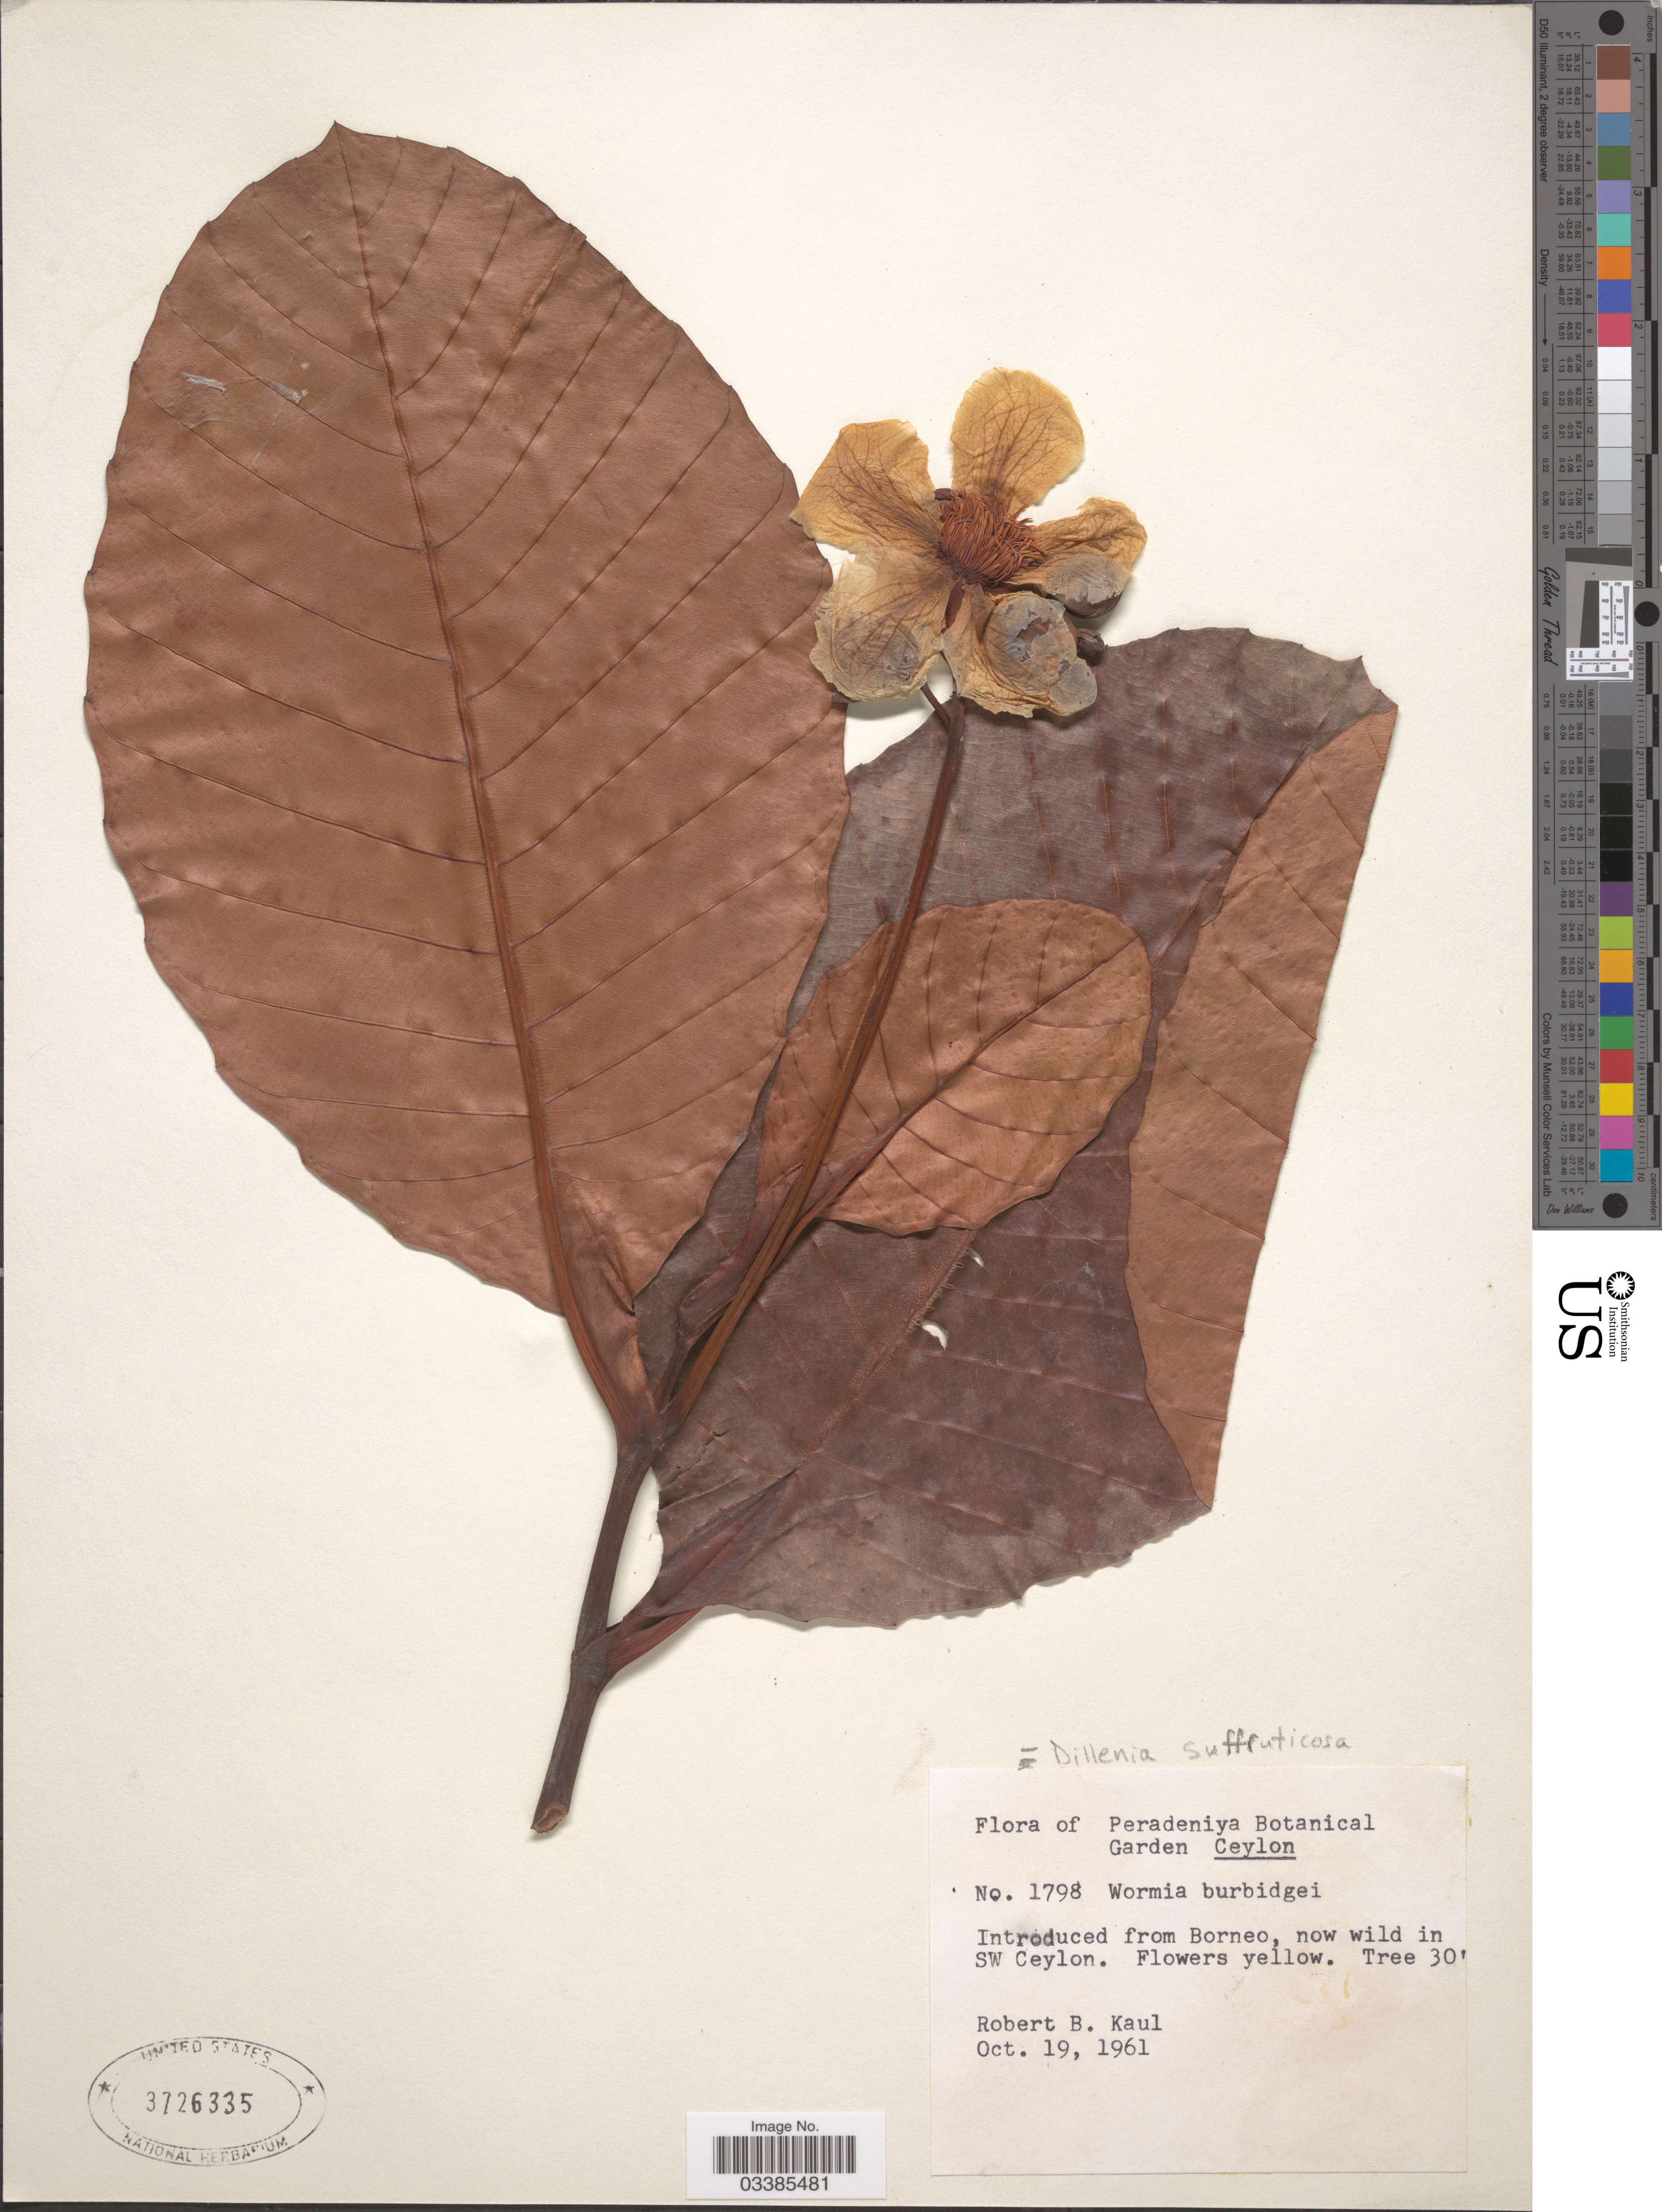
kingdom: Plantae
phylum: Tracheophyta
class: Magnoliopsida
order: Dilleniales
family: Dilleniaceae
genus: Dillenia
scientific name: Dillenia suffruticosa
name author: (Griff. ex Hook. f. & Thomson) Martelli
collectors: R. Kaul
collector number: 1798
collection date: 1961-10-19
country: Sri Lanka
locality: Peradeniya Botanical Garden Ceylon.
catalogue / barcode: US 3726335